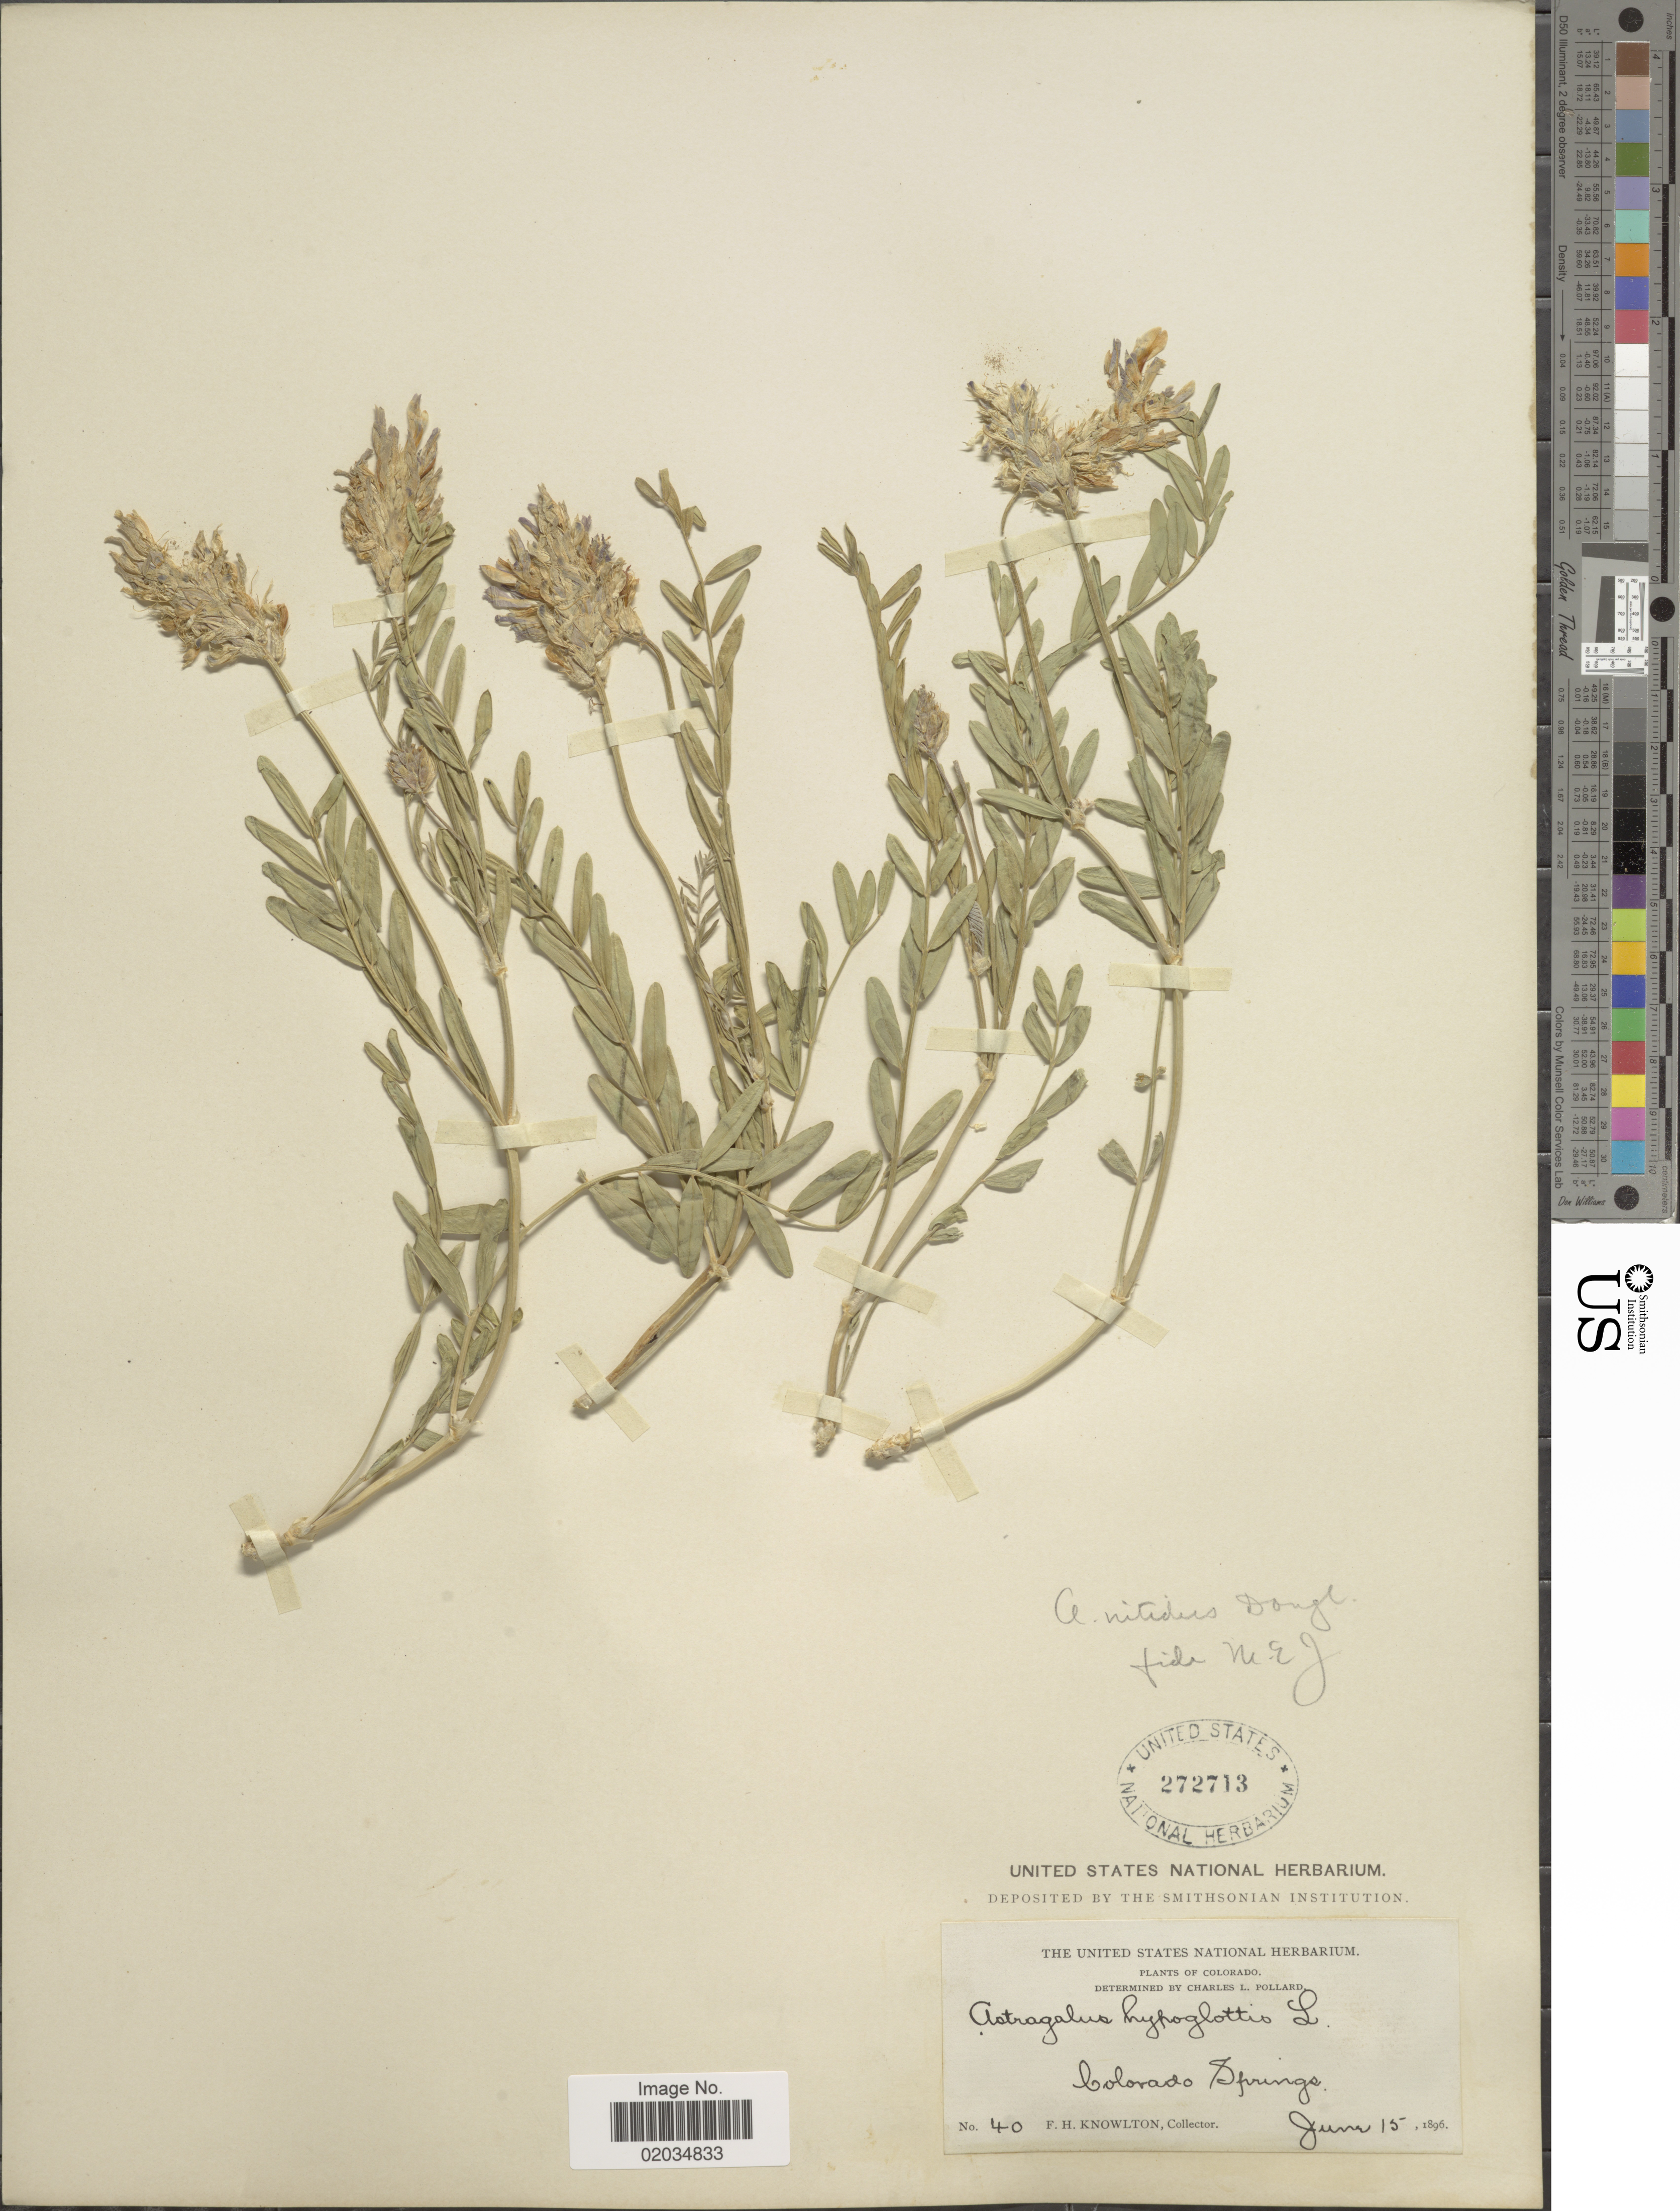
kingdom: Plantae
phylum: Tracheophyta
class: Magnoliopsida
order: Fabales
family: Fabaceae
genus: Astragalus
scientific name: Astragalus striatus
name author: Nutt.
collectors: F. H. Knowlton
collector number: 40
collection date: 1896-06-15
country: United States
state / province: Colorado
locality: Colorado Springs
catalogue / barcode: US 272713